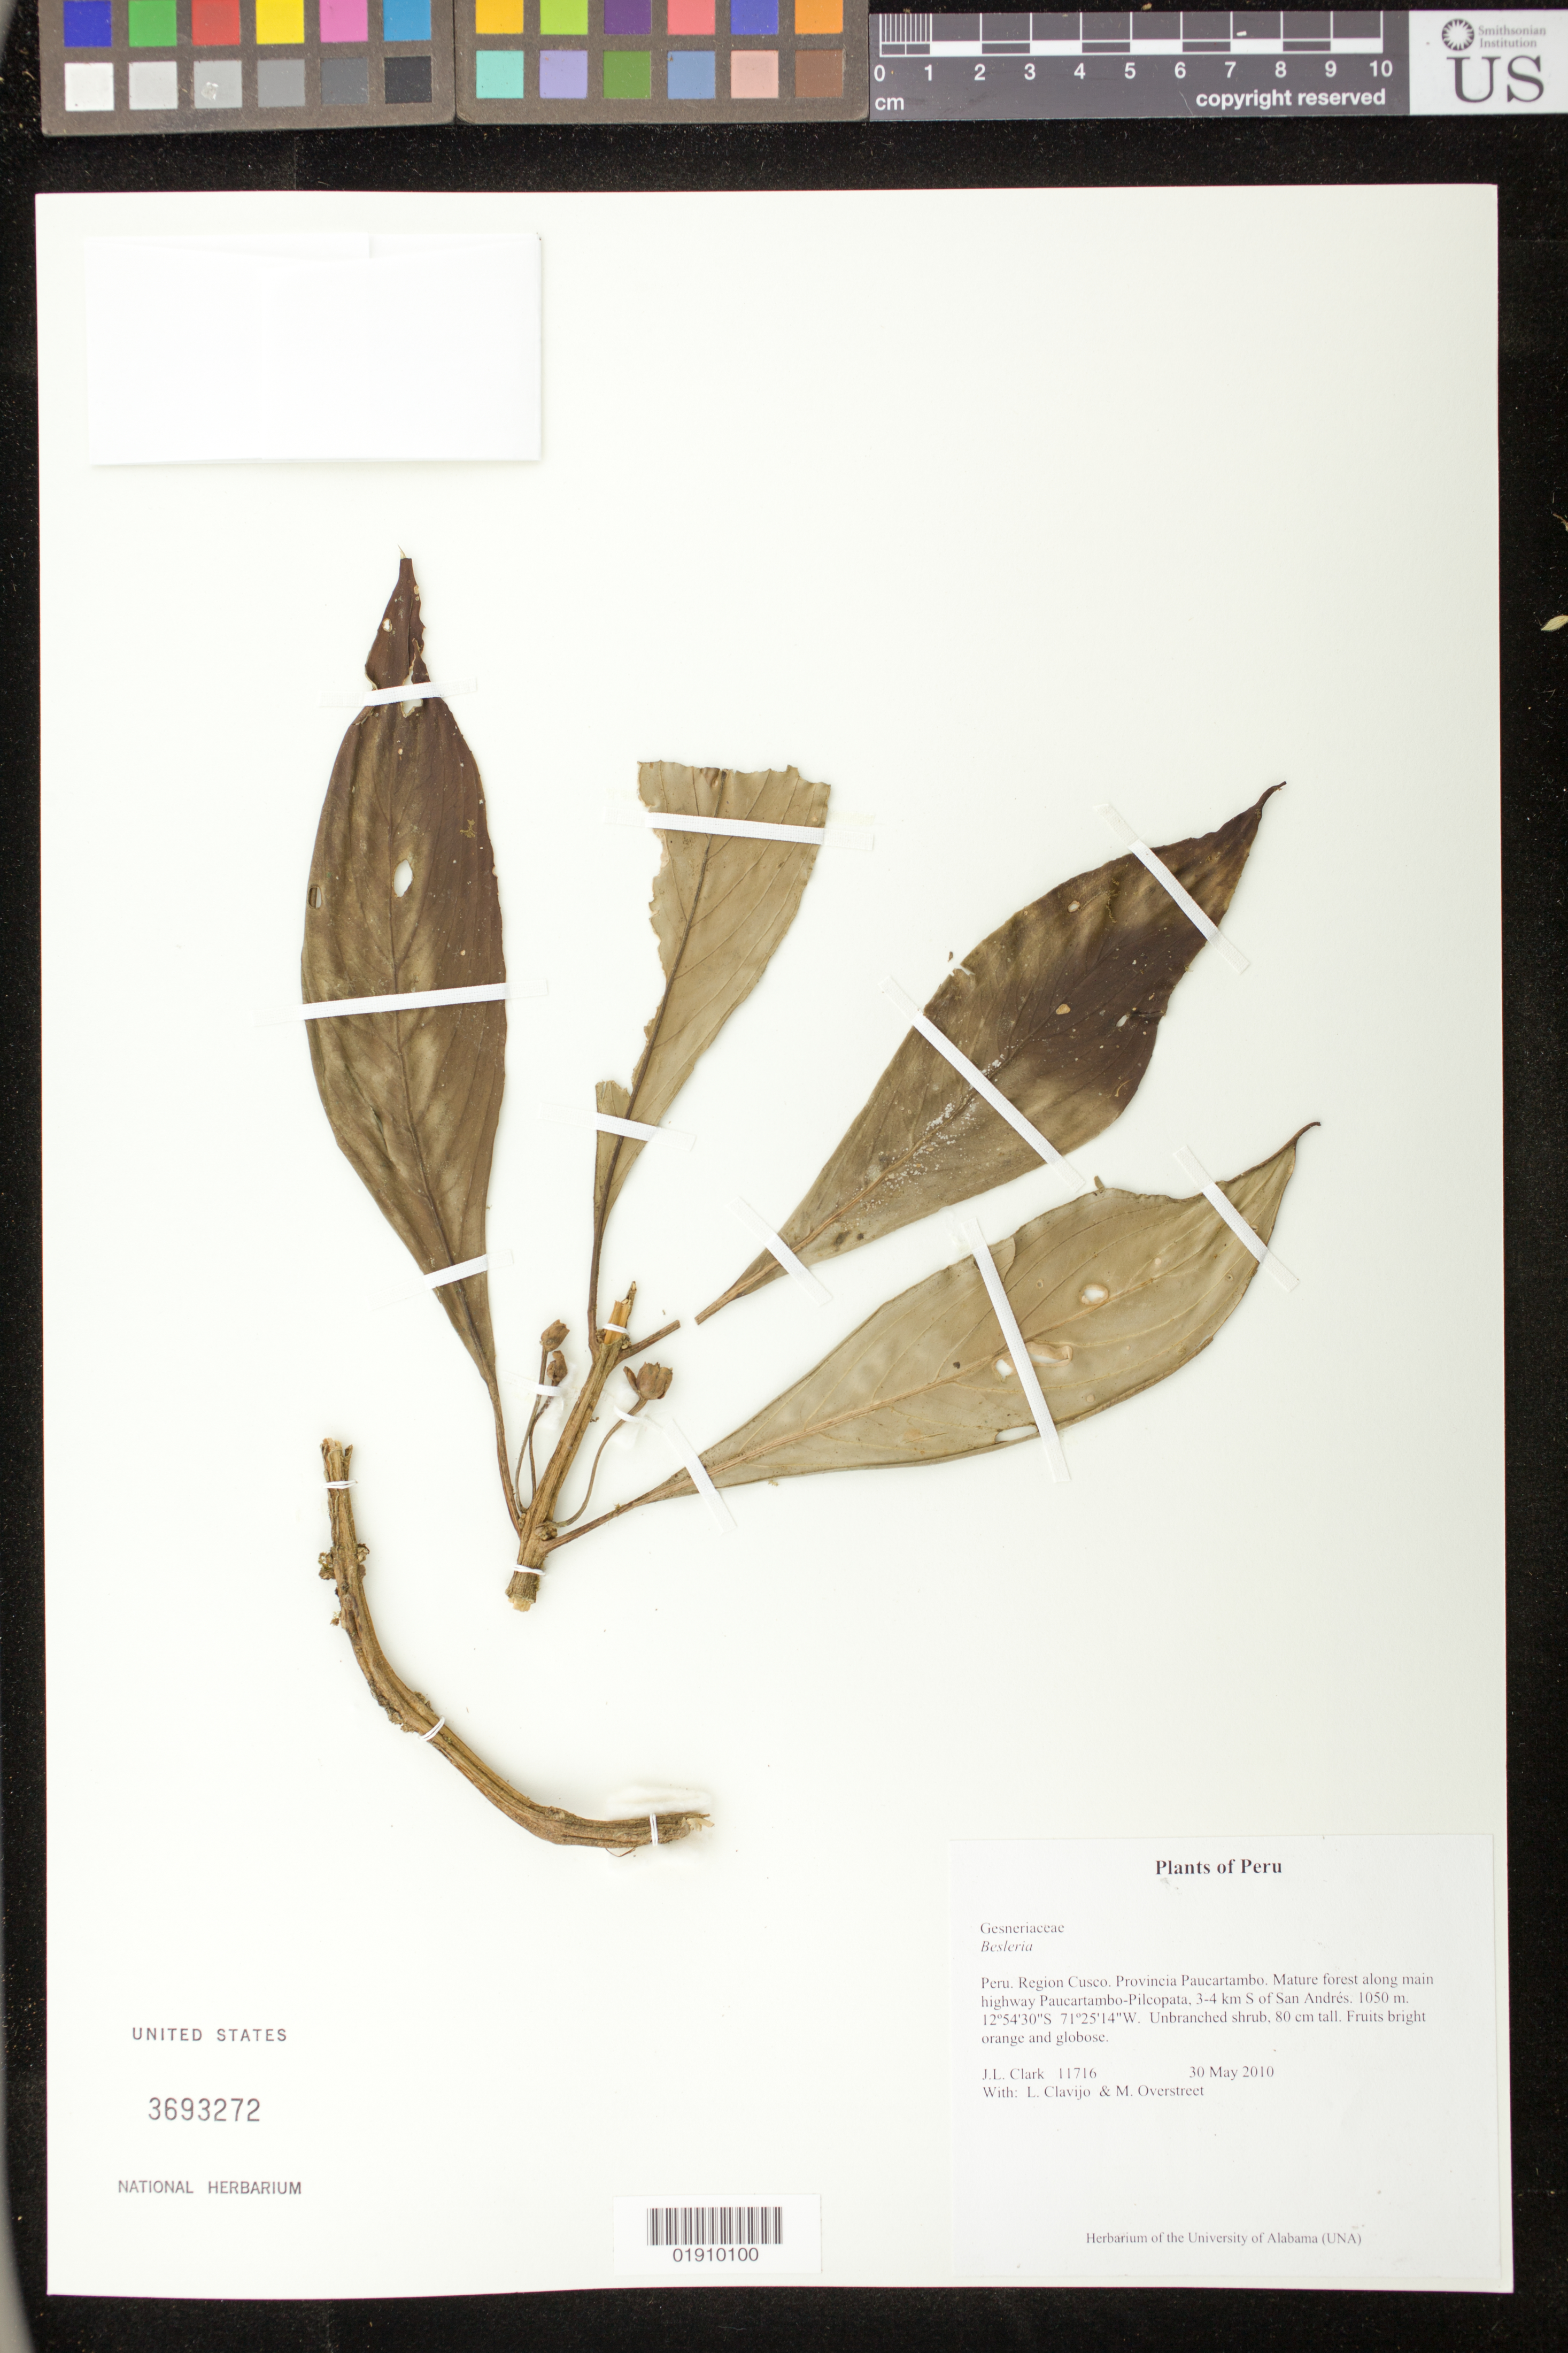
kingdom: Plantae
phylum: Tracheophyta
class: Magnoliopsida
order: Lamiales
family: Gesneriaceae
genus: Besleria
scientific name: Besleria sp.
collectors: J. L. Clark, L. Clavijo & M. Overstreet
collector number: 11716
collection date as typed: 30 May 2010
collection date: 2010-05-30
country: Peru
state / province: Cusco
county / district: Paucartambo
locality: Mature forest along main highway Paucartambo-Pilcopata, 3-4km S of San Andres.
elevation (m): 1050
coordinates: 12 54 30 S, 71 25 14 W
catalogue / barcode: US 3693272